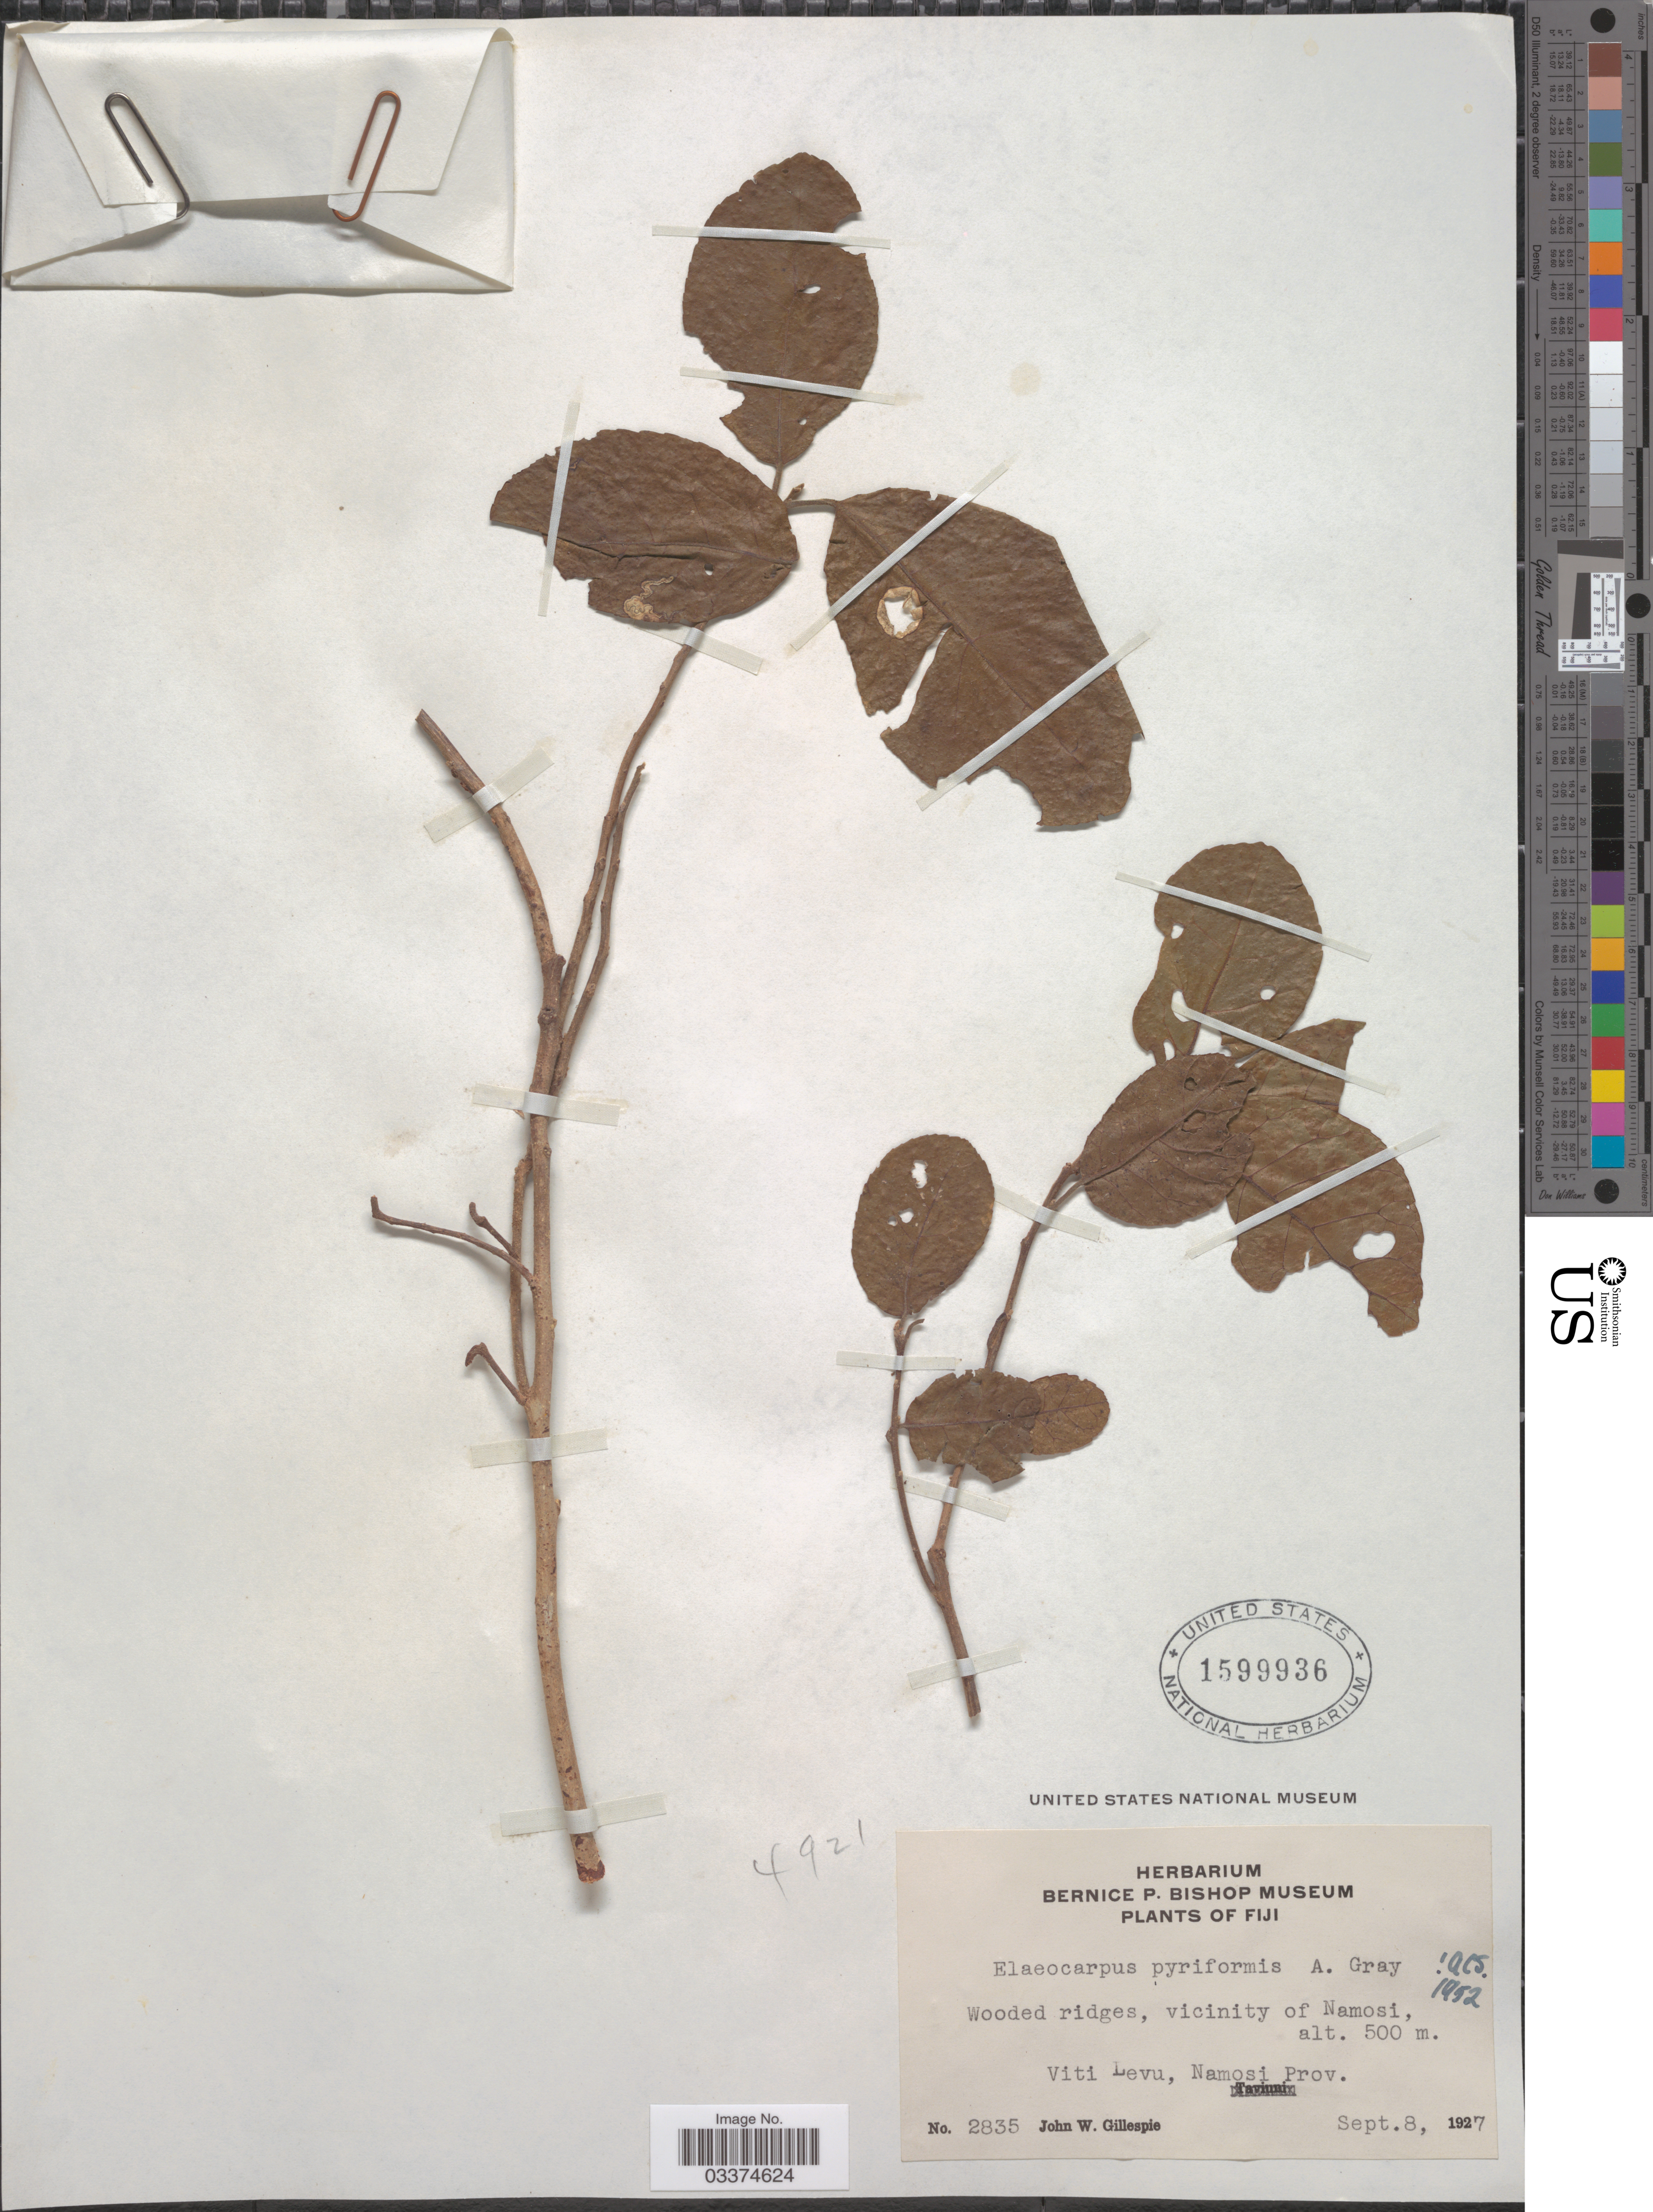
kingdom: Plantae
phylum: Tracheophyta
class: Magnoliopsida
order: Oxalidales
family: Elaeocarpaceae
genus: Elaeocarpus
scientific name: Elaeocarpus pyriformis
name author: A. Gray in Wilkes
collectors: J. W. Gillespie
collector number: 2835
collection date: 1927-09-08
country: Fiji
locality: Vicinity of Namosi, Viti Levu, Namosi Prov.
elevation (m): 500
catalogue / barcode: US 1599936